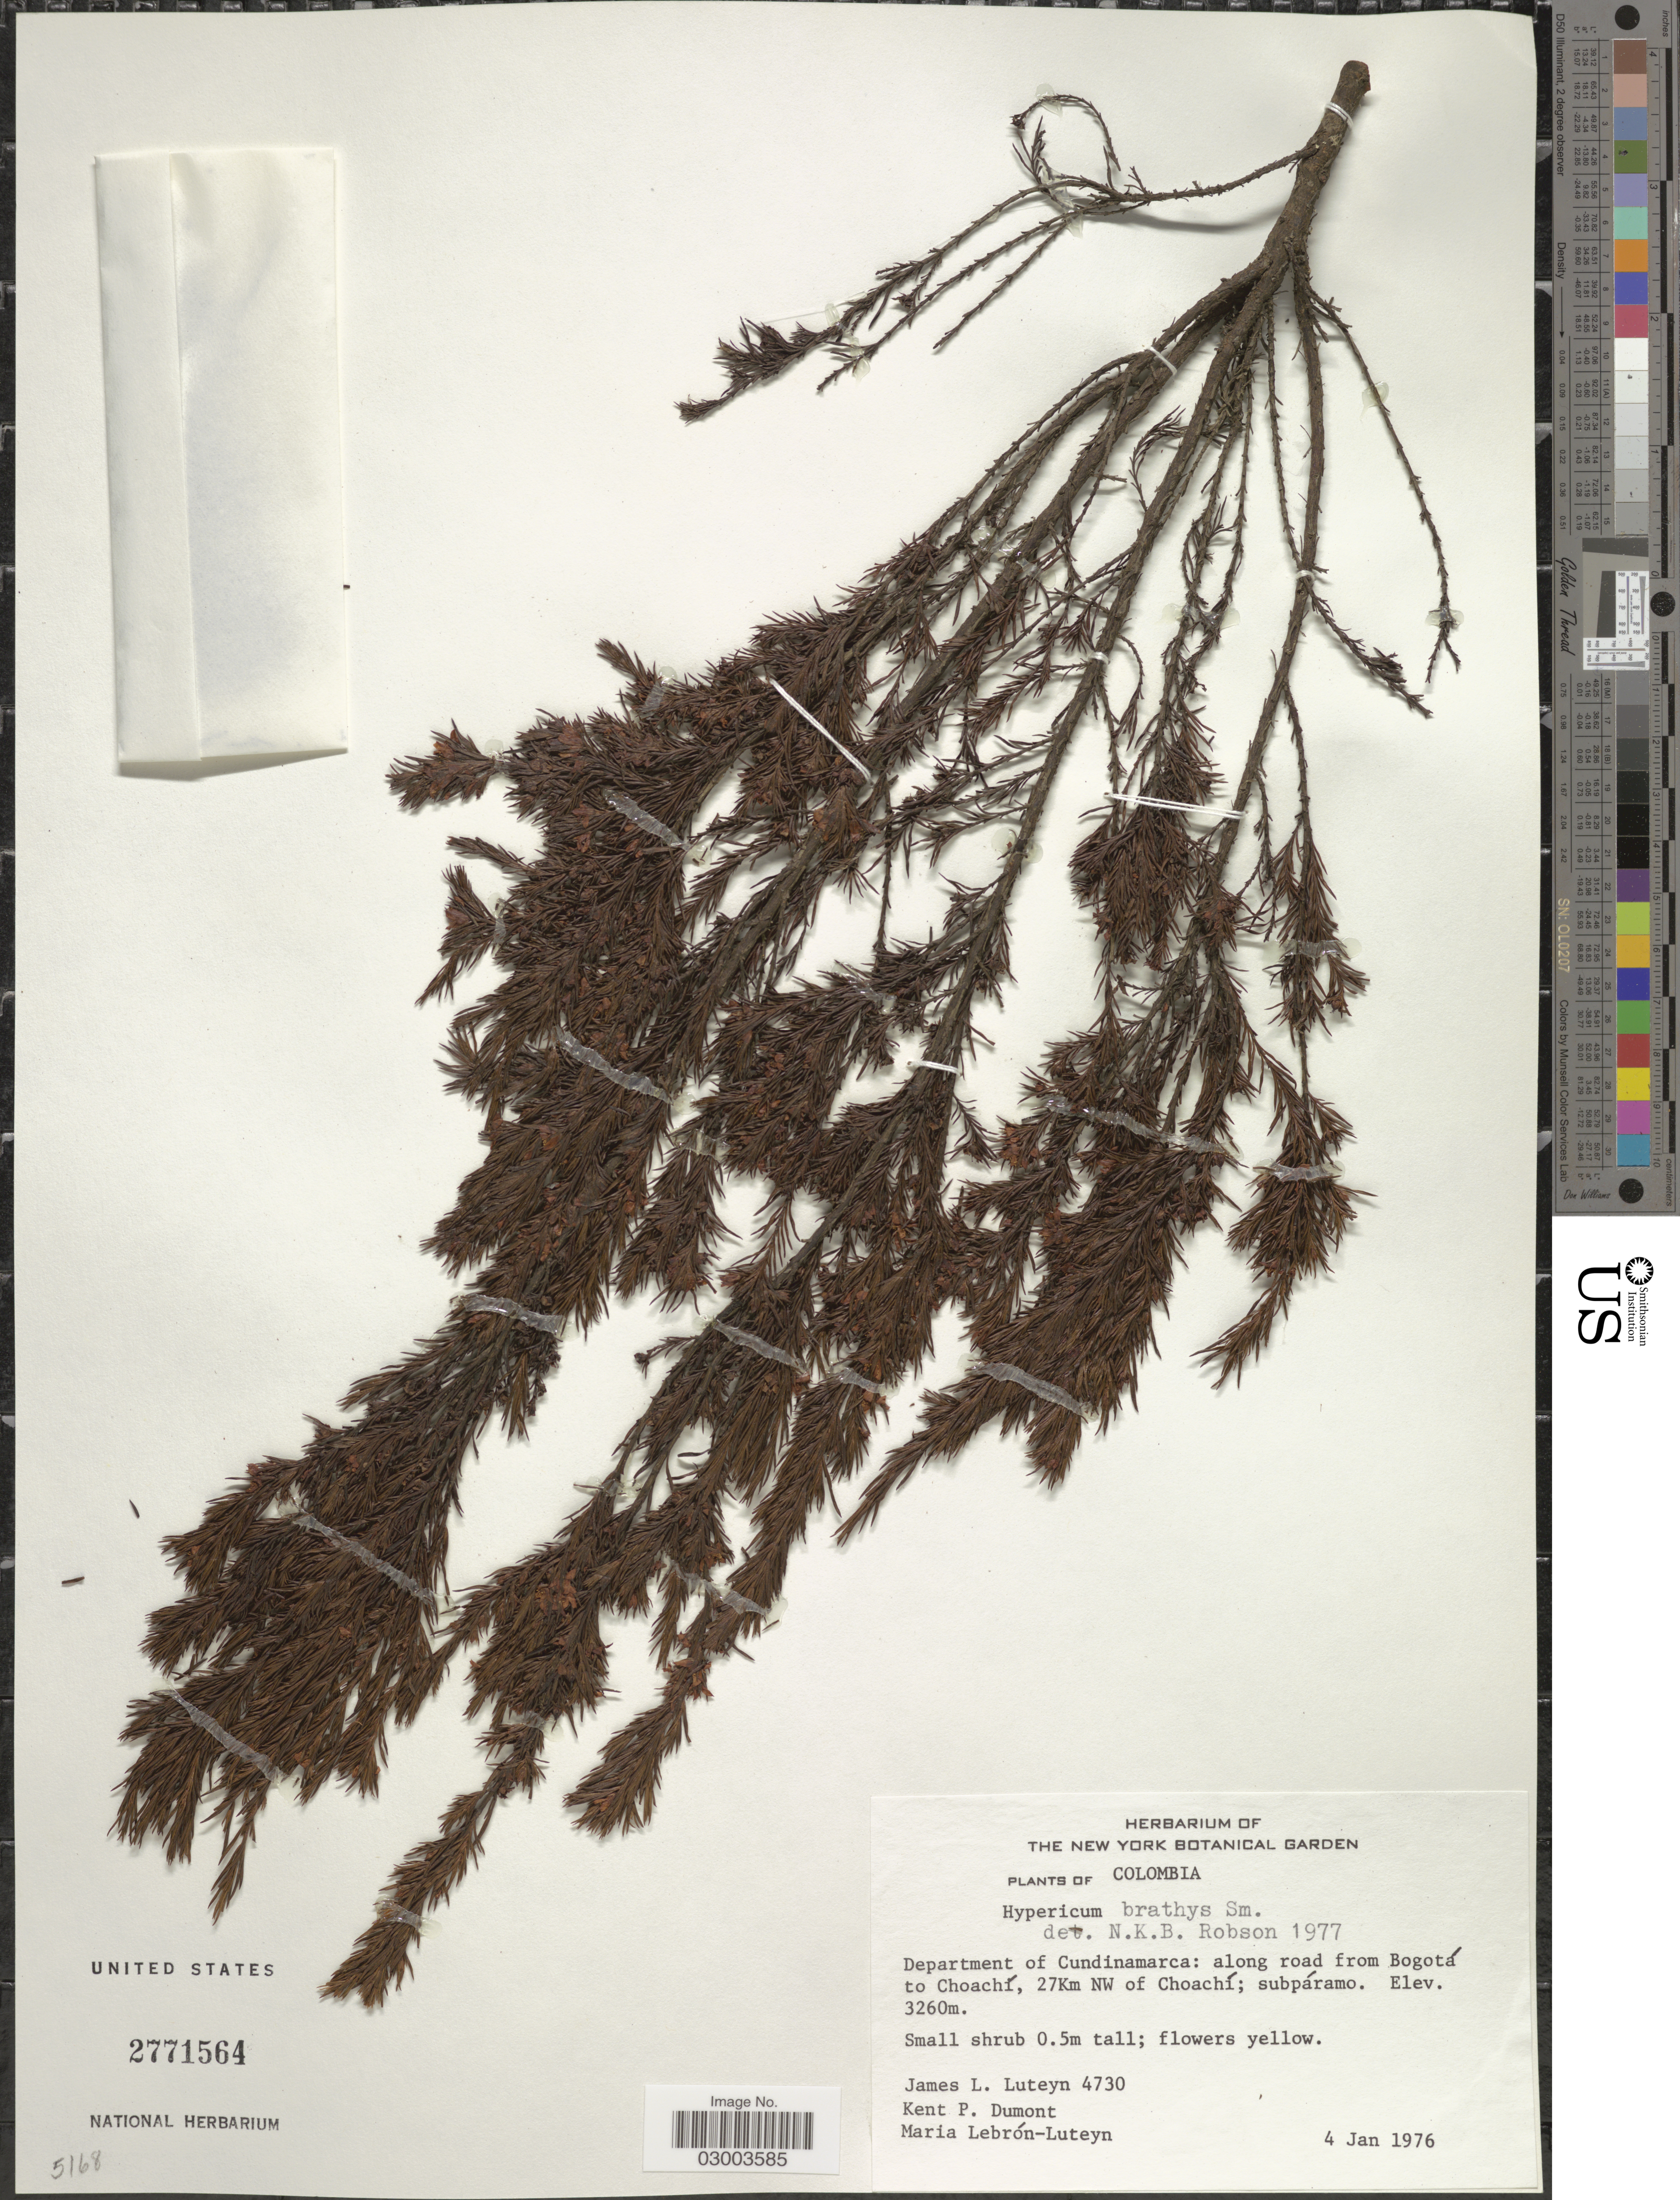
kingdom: Plantae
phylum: Tracheophyta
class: Magnoliopsida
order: Malpighiales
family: Hypericaceae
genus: Hypericum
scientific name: Hypericum juniperinum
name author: Kunth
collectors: J. Luteyn, K. P. Dumont & M. L. Lebrón-Luteyn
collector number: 4730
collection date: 1976-01-04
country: Colombia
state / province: Cundinamarca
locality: Department of Cundinamarca: along road from Bogotá to Choachí, 27Km NW of Choachí.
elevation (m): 3260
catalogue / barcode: US 2771564